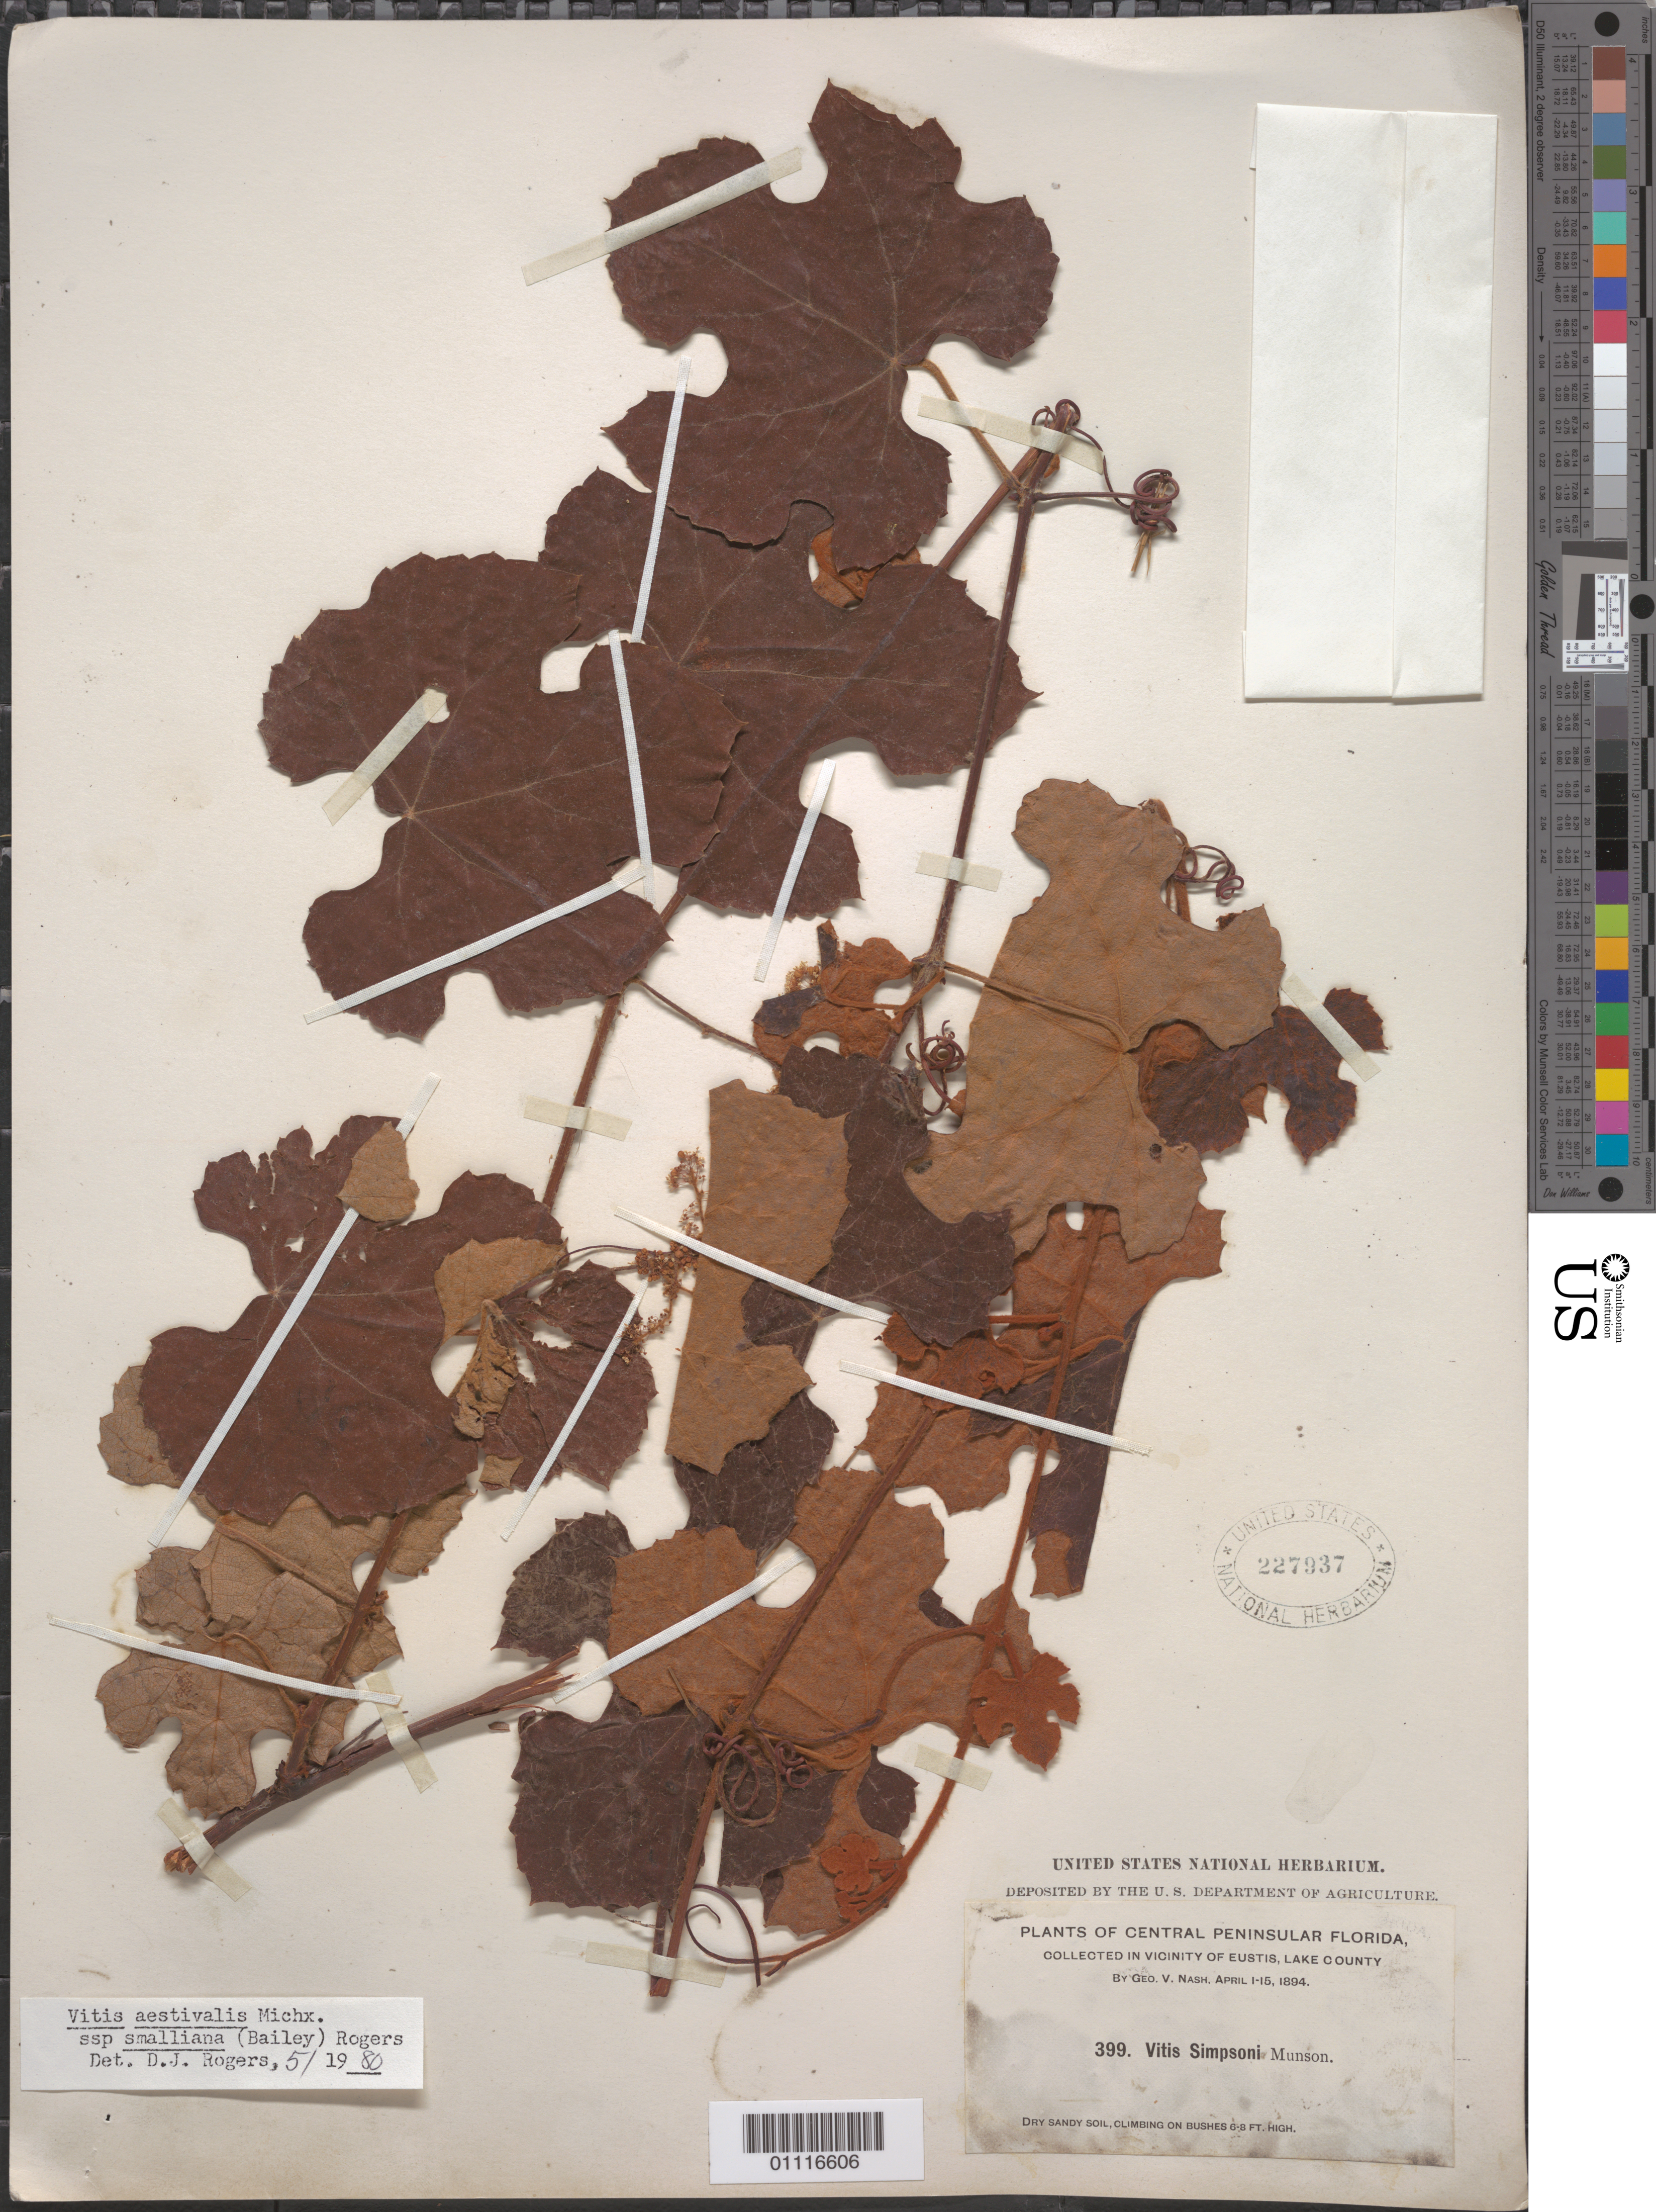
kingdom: Plantae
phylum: Tracheophyta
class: Magnoliopsida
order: Vitales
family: Vitaceae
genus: Vitis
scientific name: Vitis aestivalis subsp. smalliana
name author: (L.H. Bailey) W.M. Rogers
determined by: Rogers, D. J.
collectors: G. V. Nash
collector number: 399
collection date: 1894-04-01/1894-04-15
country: United States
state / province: Florida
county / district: Lake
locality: in vicinity of Eustis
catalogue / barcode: US 227937